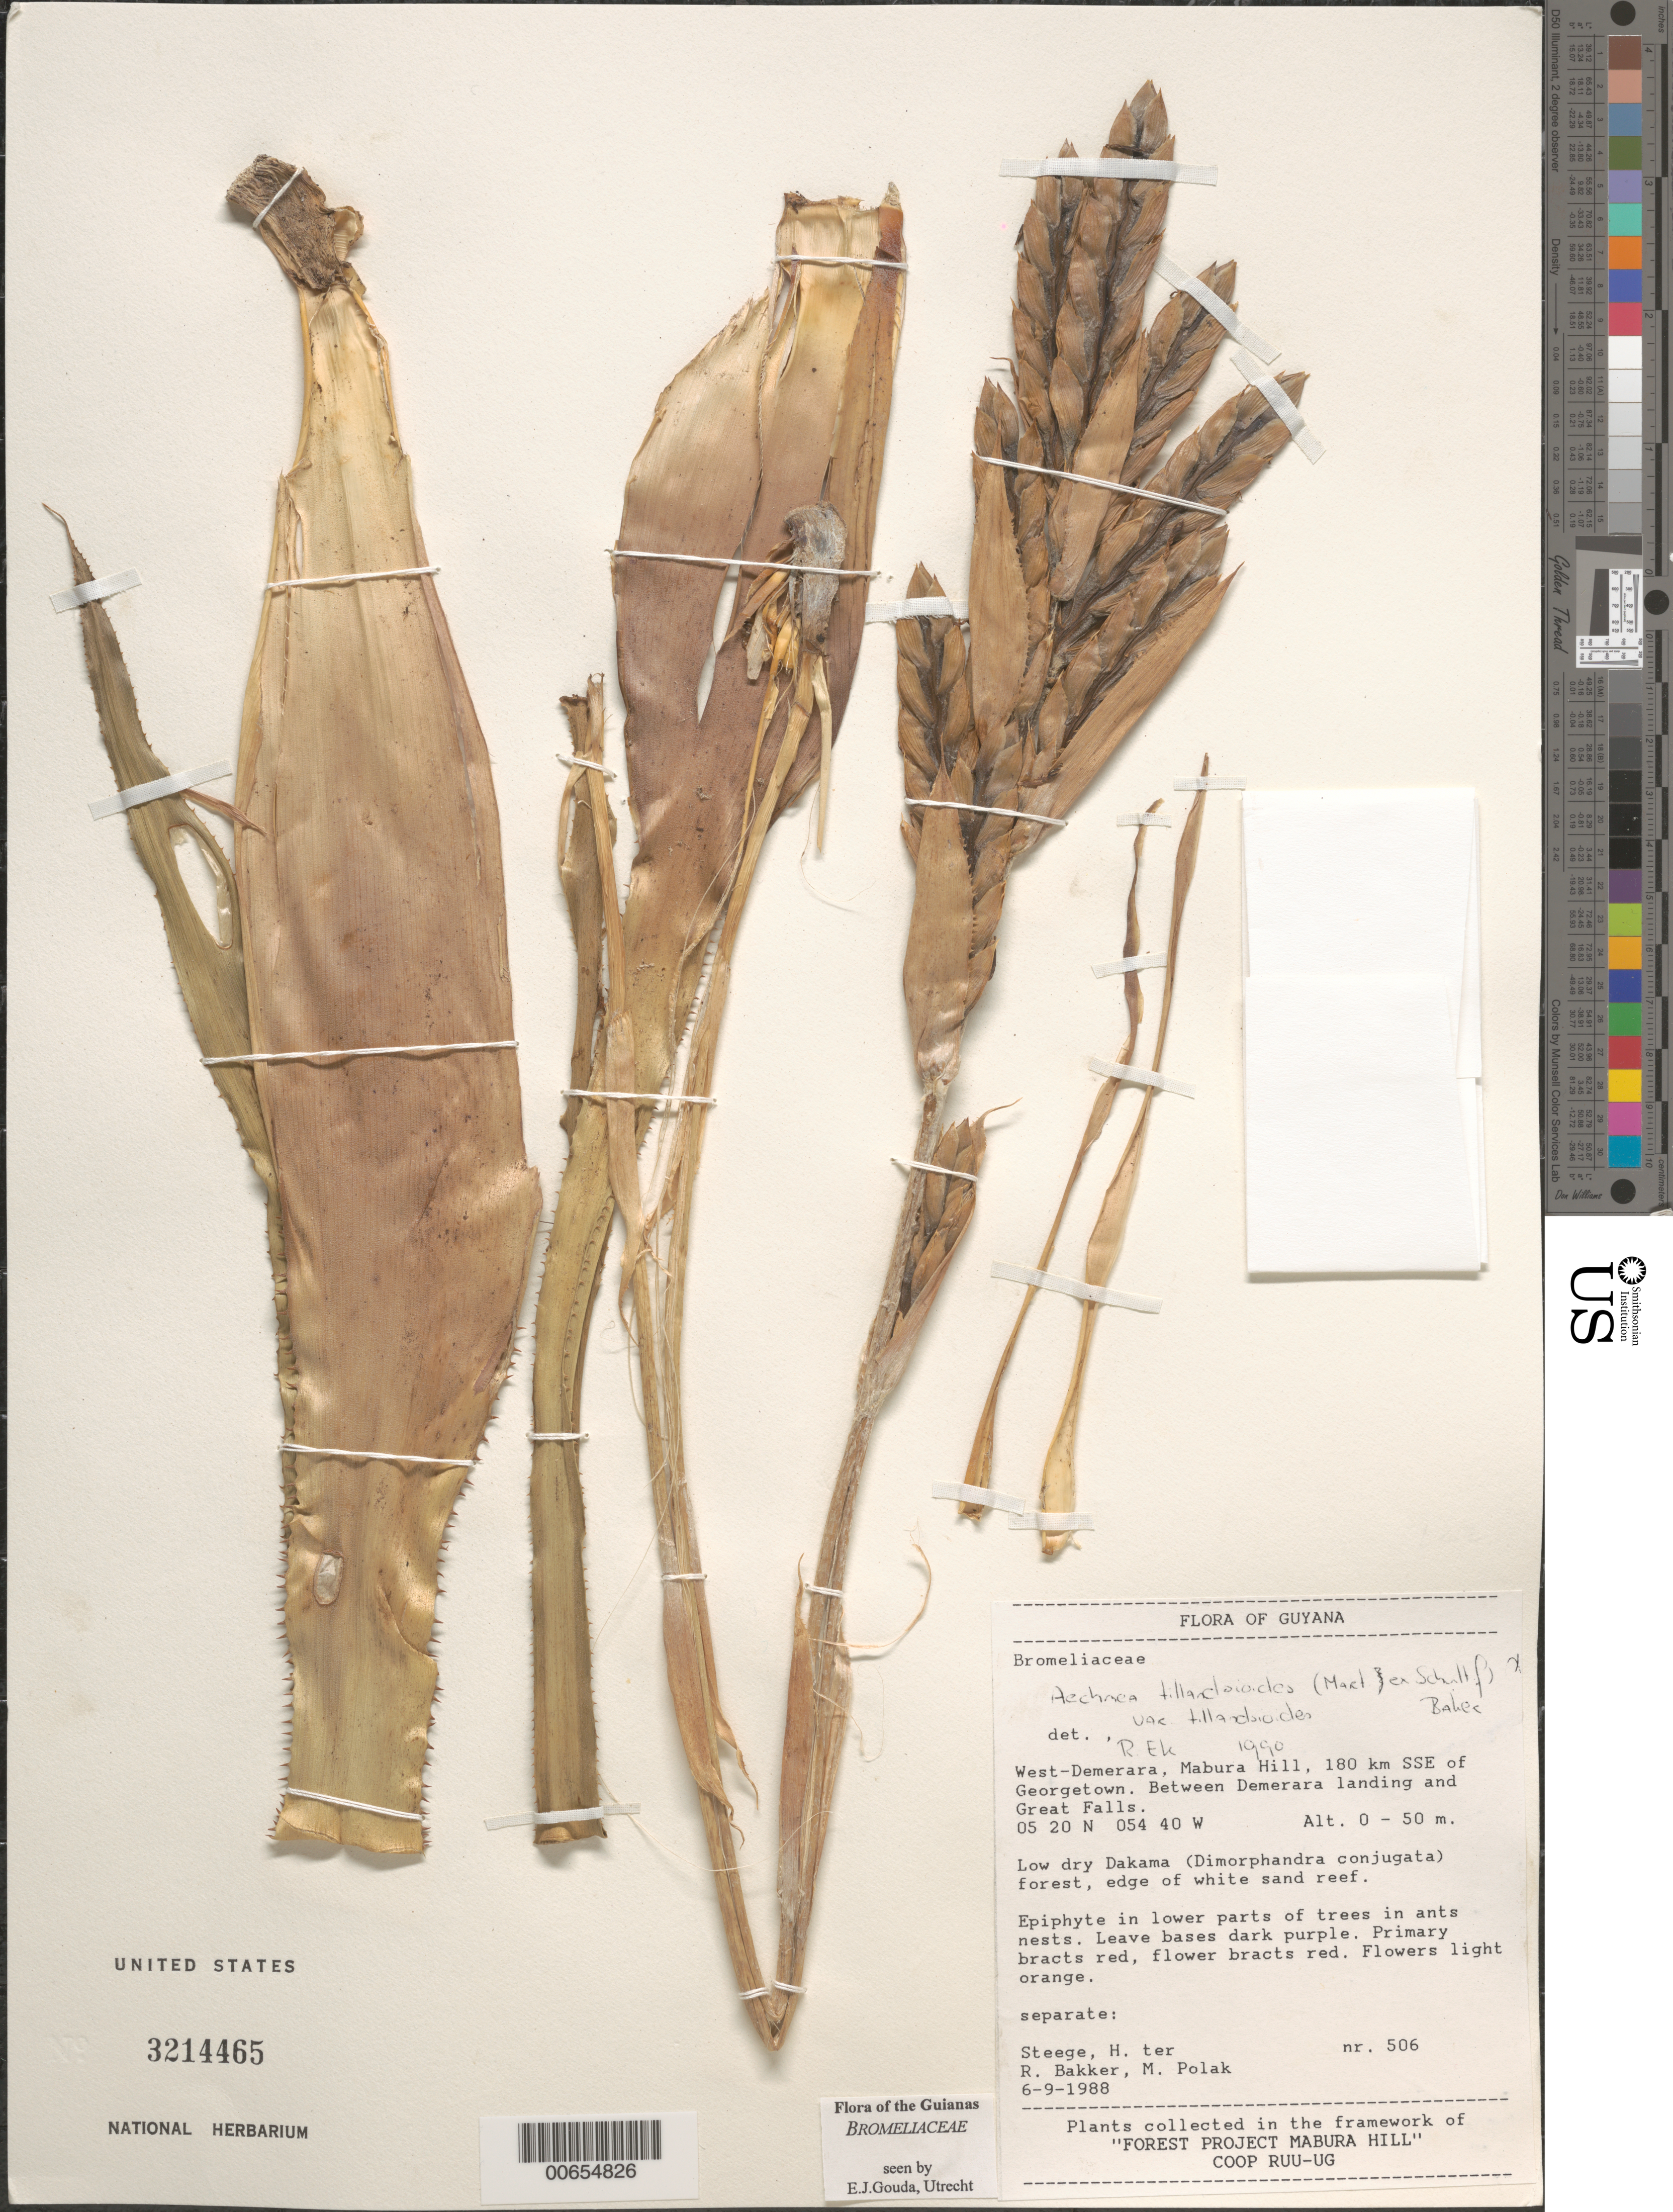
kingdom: Plantae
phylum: Tracheophyta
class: Liliopsida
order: Poales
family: Bromeliaceae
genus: Aechmea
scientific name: Aechmea tillandsioides var. tillandsioides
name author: (Mart. ex Schult. & Schult. f.) Baker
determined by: Gouda, E. J.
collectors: H. ter Steege, R. Bakker & K. Polák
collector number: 506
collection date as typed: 6-Sep-88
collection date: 1988-09-06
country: Guyana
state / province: U. Demerara-Berbice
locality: Mabura Hill, 180 km SSE of Georgetown, between Demerara Landing and Great Falls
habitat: Low dry Dakama (Dimorphandra conjugata) forest, edge of white sand reef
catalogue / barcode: US 3214465